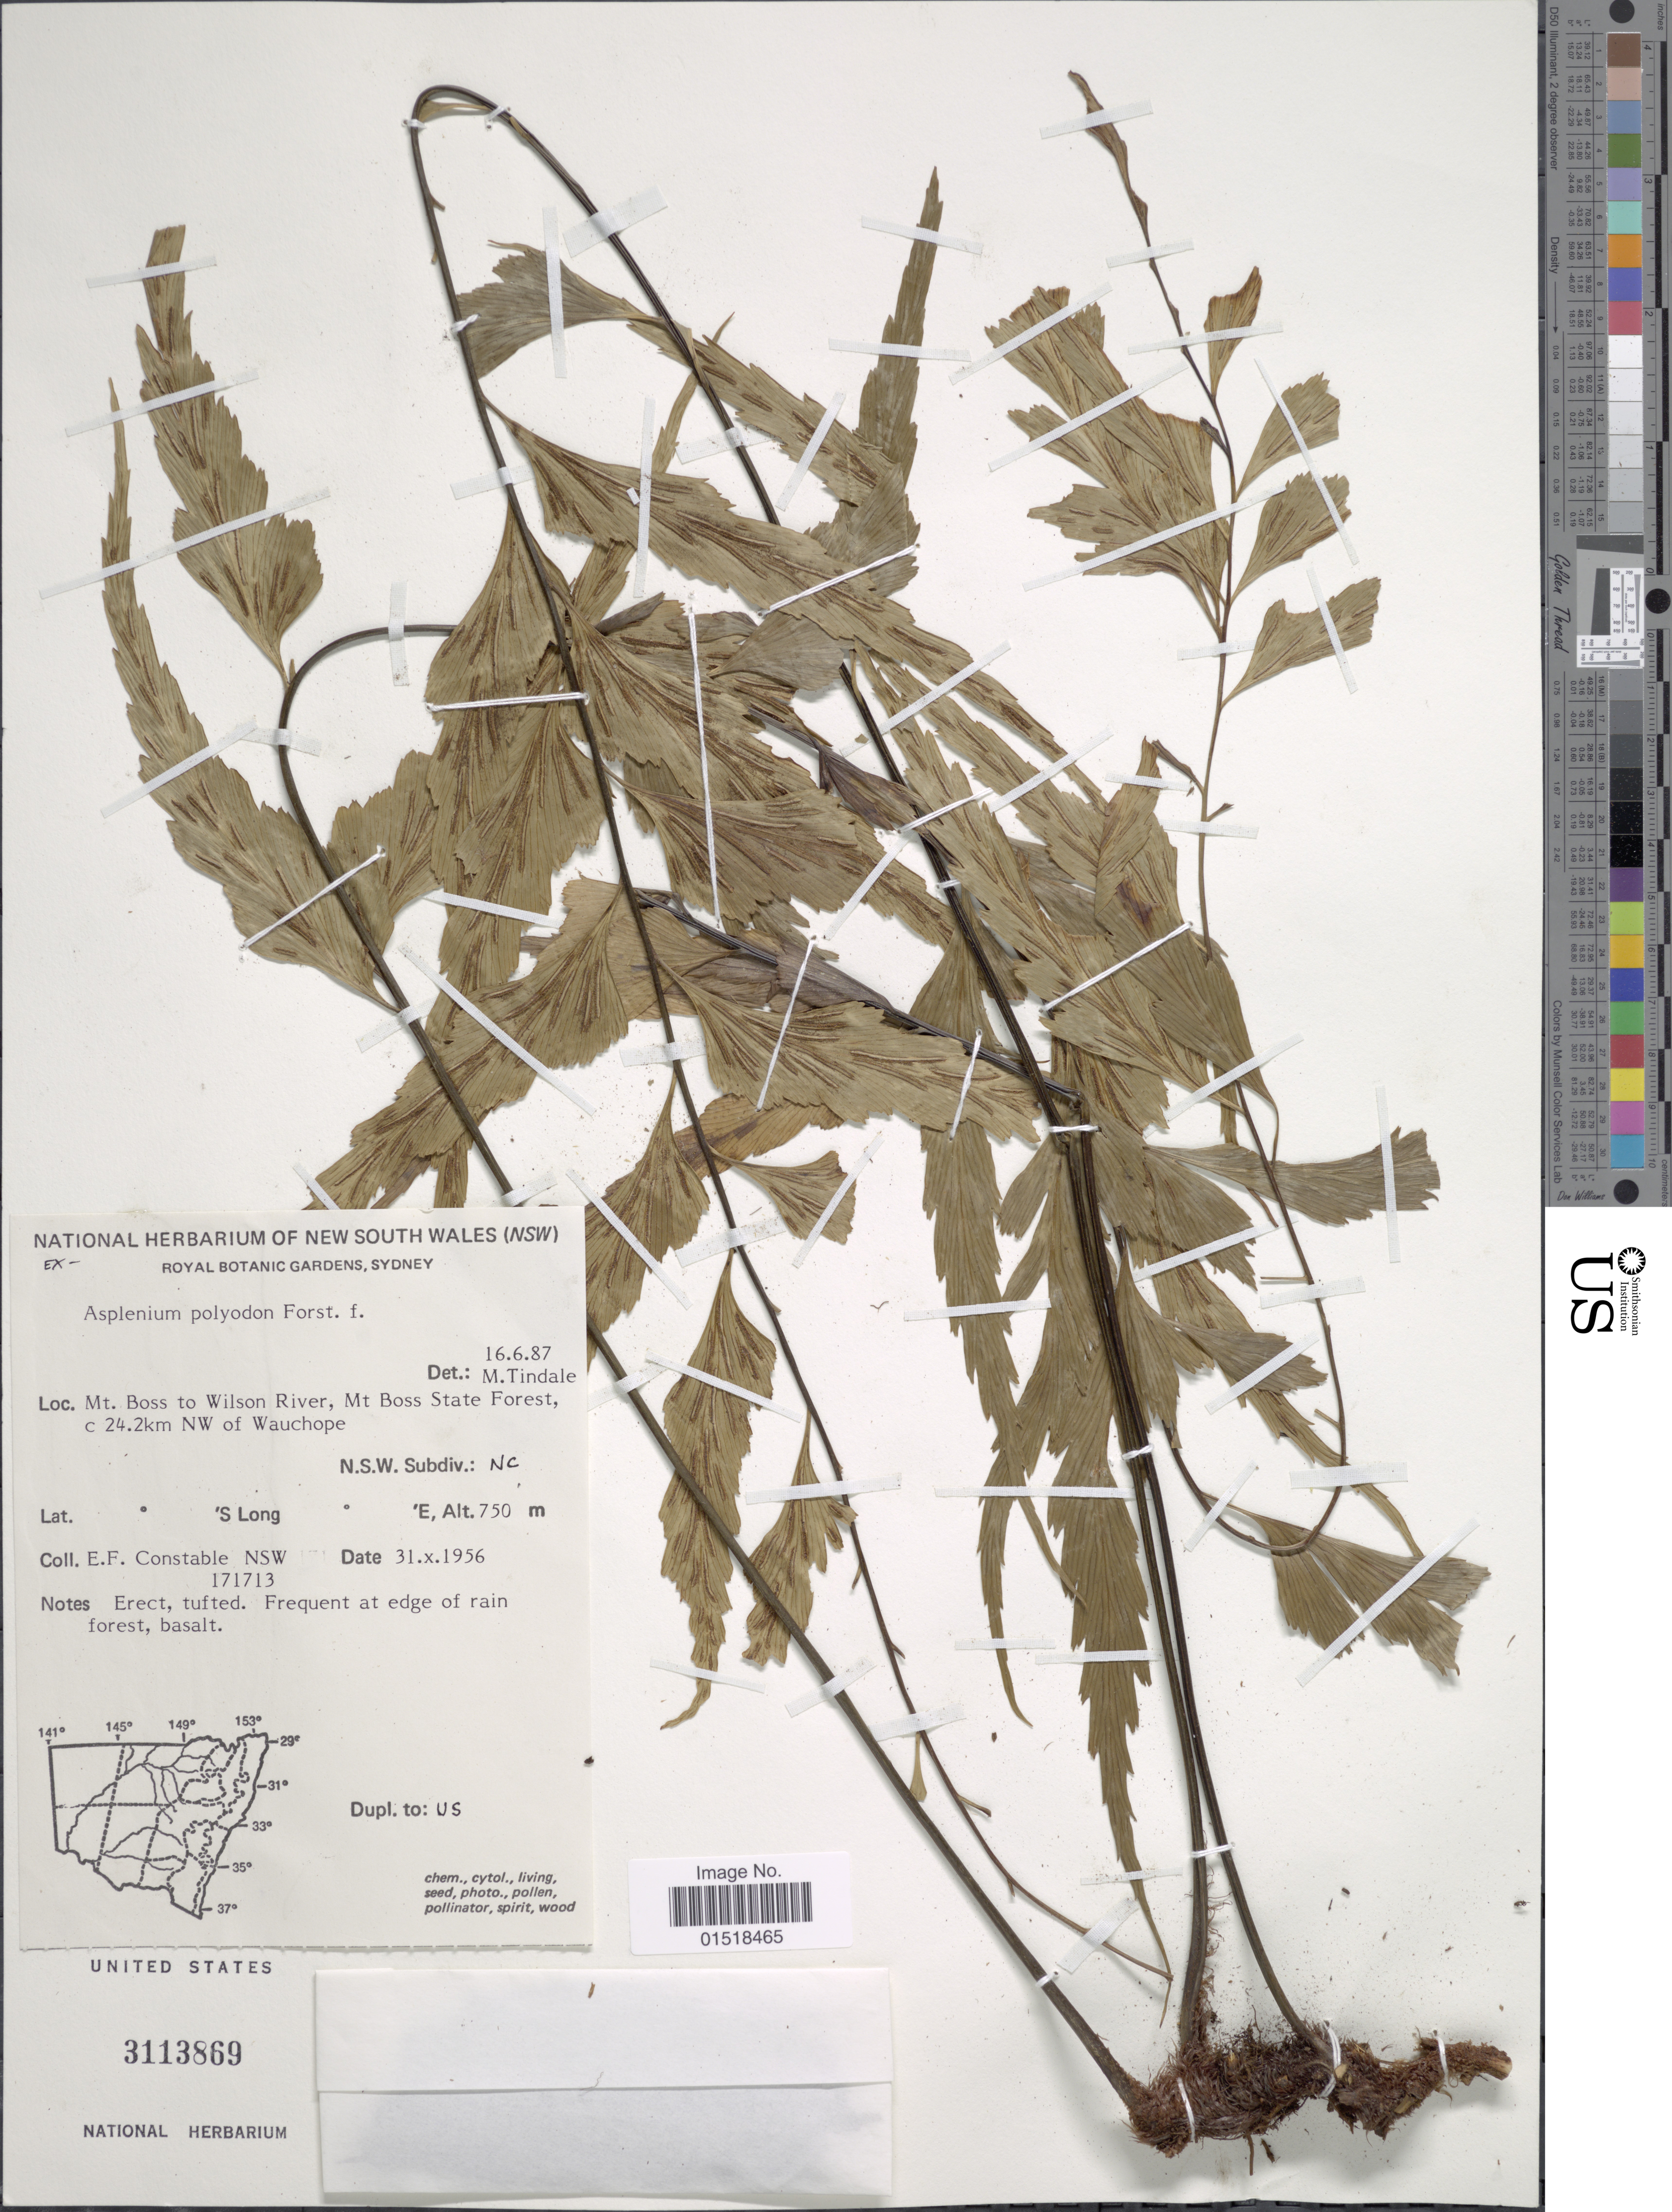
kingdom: Plantae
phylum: Tracheophyta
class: Polypodiopsida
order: Polypodiales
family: Aspleniaceae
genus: Asplenium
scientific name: Asplenium polyodon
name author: G. Forst.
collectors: E. F. Constable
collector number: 171713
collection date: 1956-10-31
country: Australia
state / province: New South Wales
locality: Mt. Boss to Wilson River, Mt Boss State Forest, c 24.2km NW of Wauchope. Subdiv.: NC.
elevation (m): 750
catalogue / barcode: US 3113869